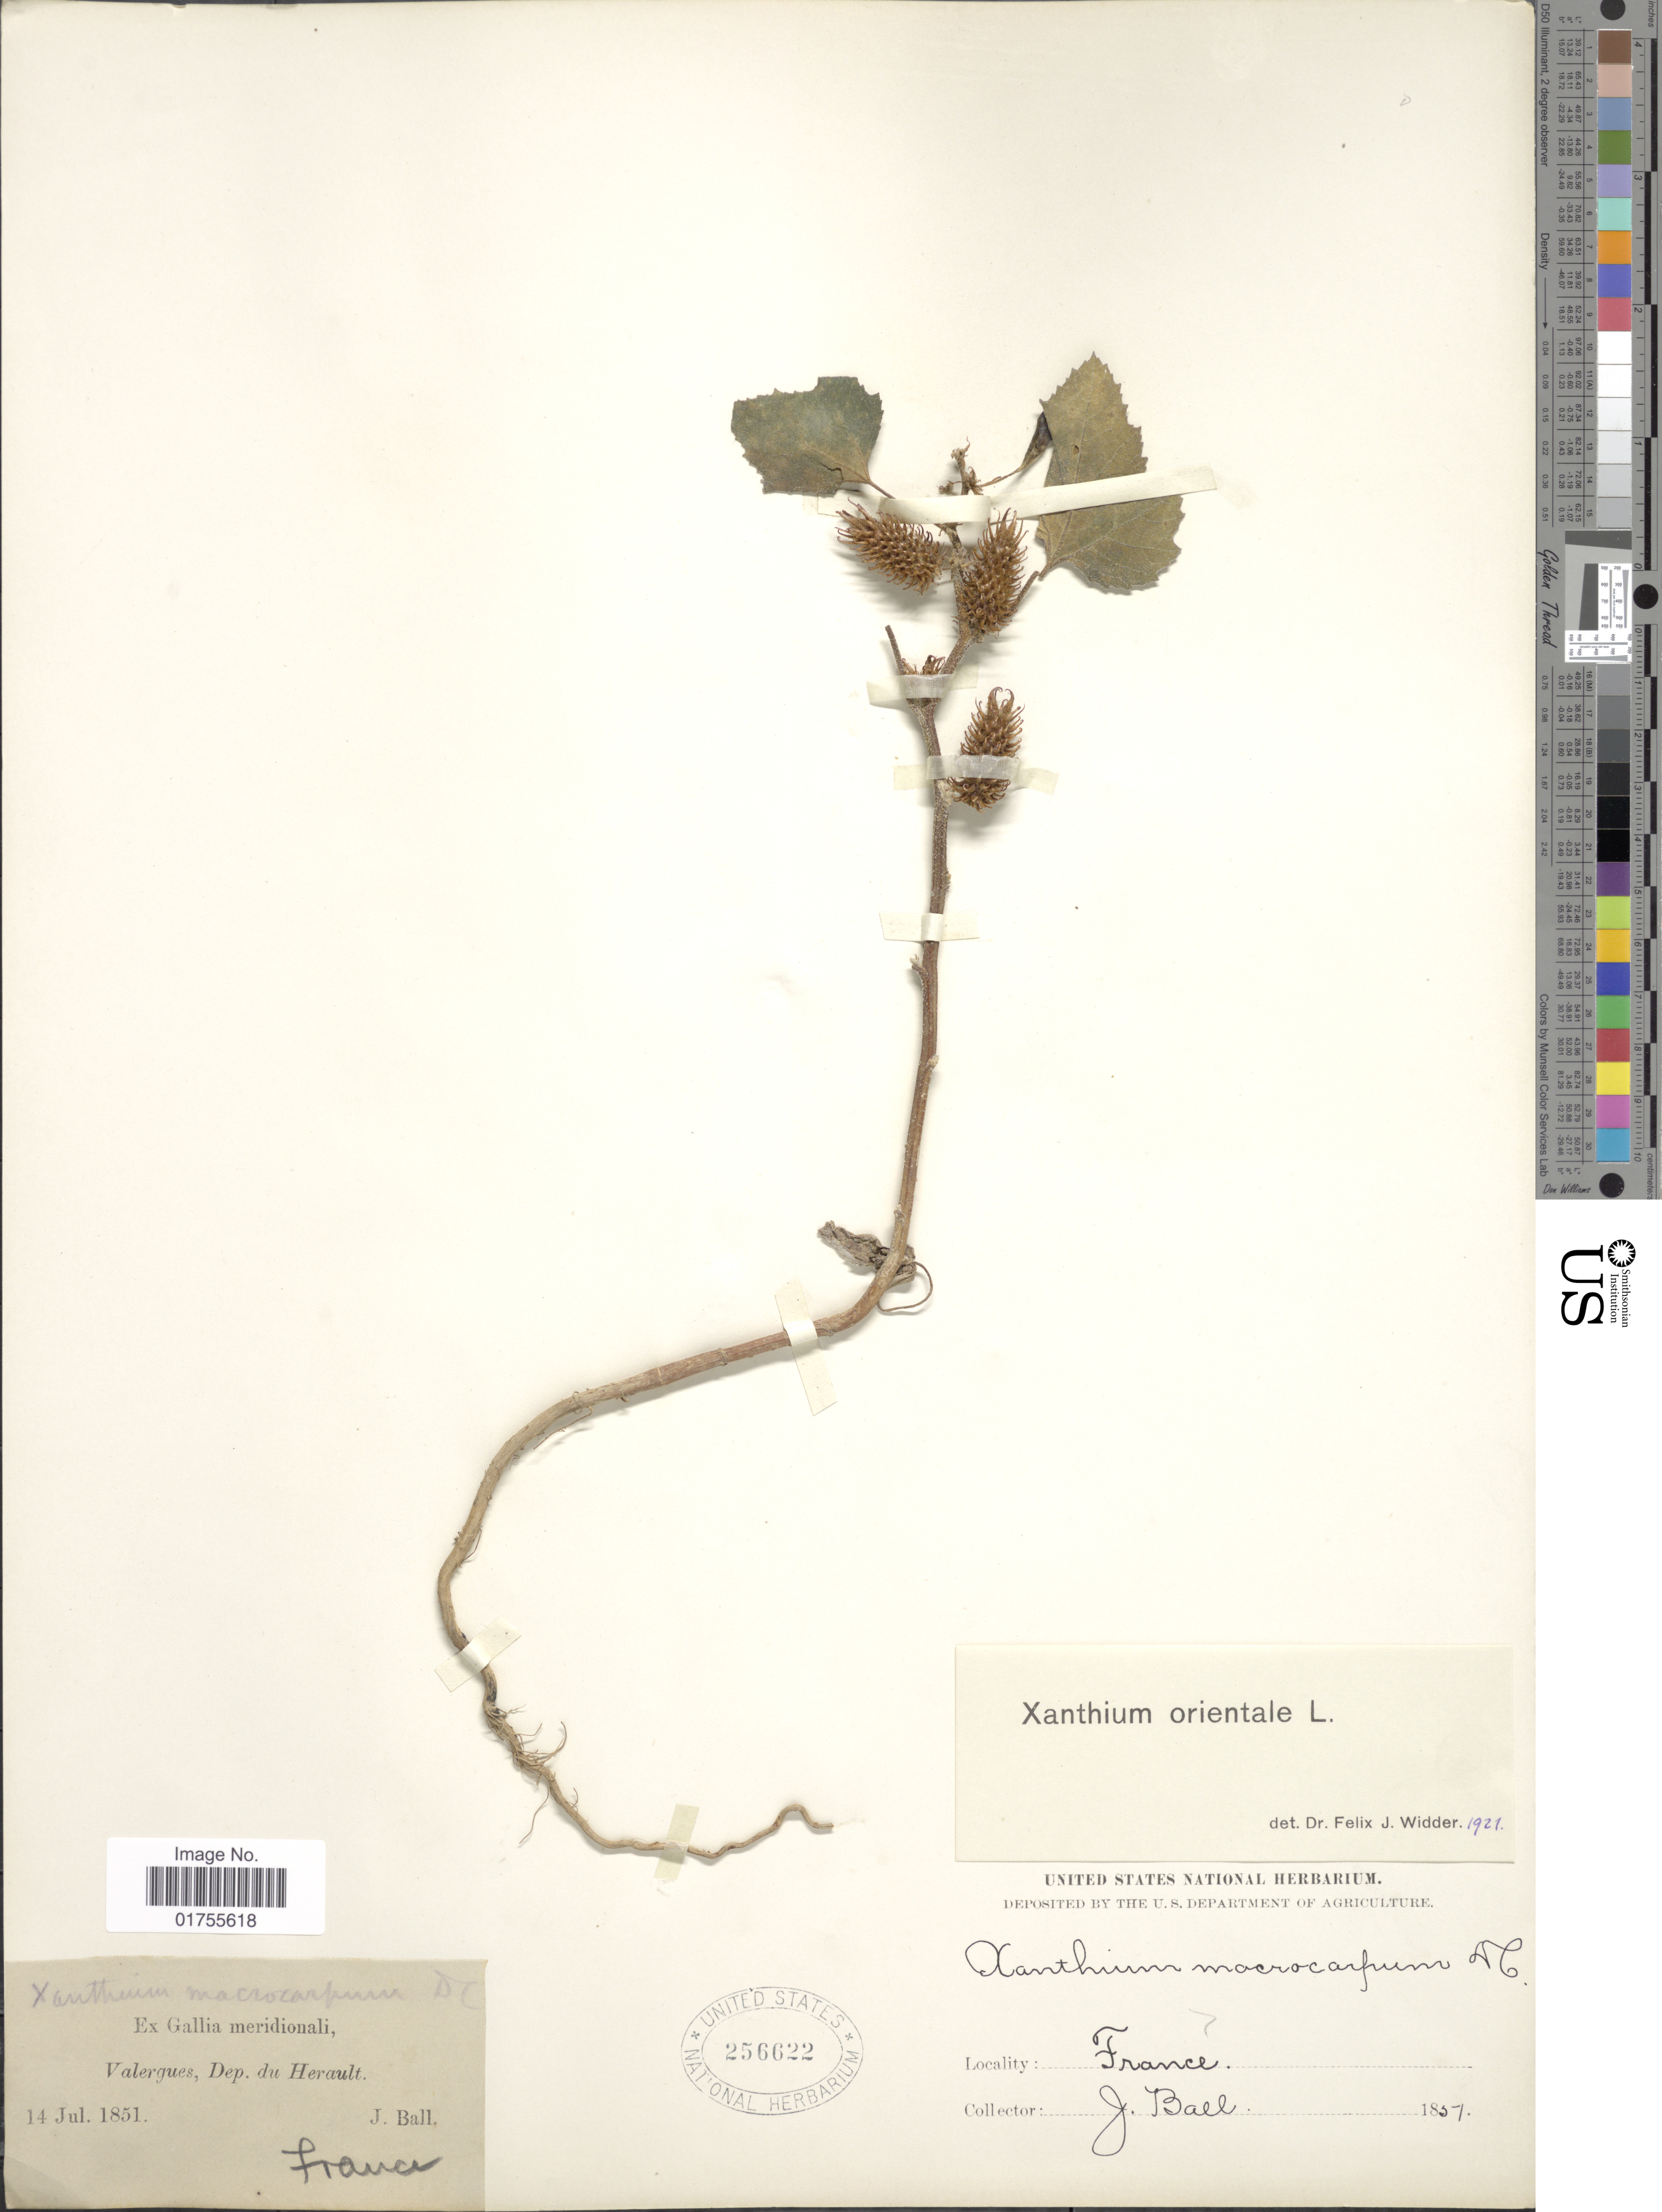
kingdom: Plantae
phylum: Tracheophyta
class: Magnoliopsida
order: Asterales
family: Asteraceae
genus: Xanthium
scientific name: Xanthium orientale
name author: L.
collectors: J. Ball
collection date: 1851-07-14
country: France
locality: Valergues, Dep. du Herault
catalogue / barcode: US 256622